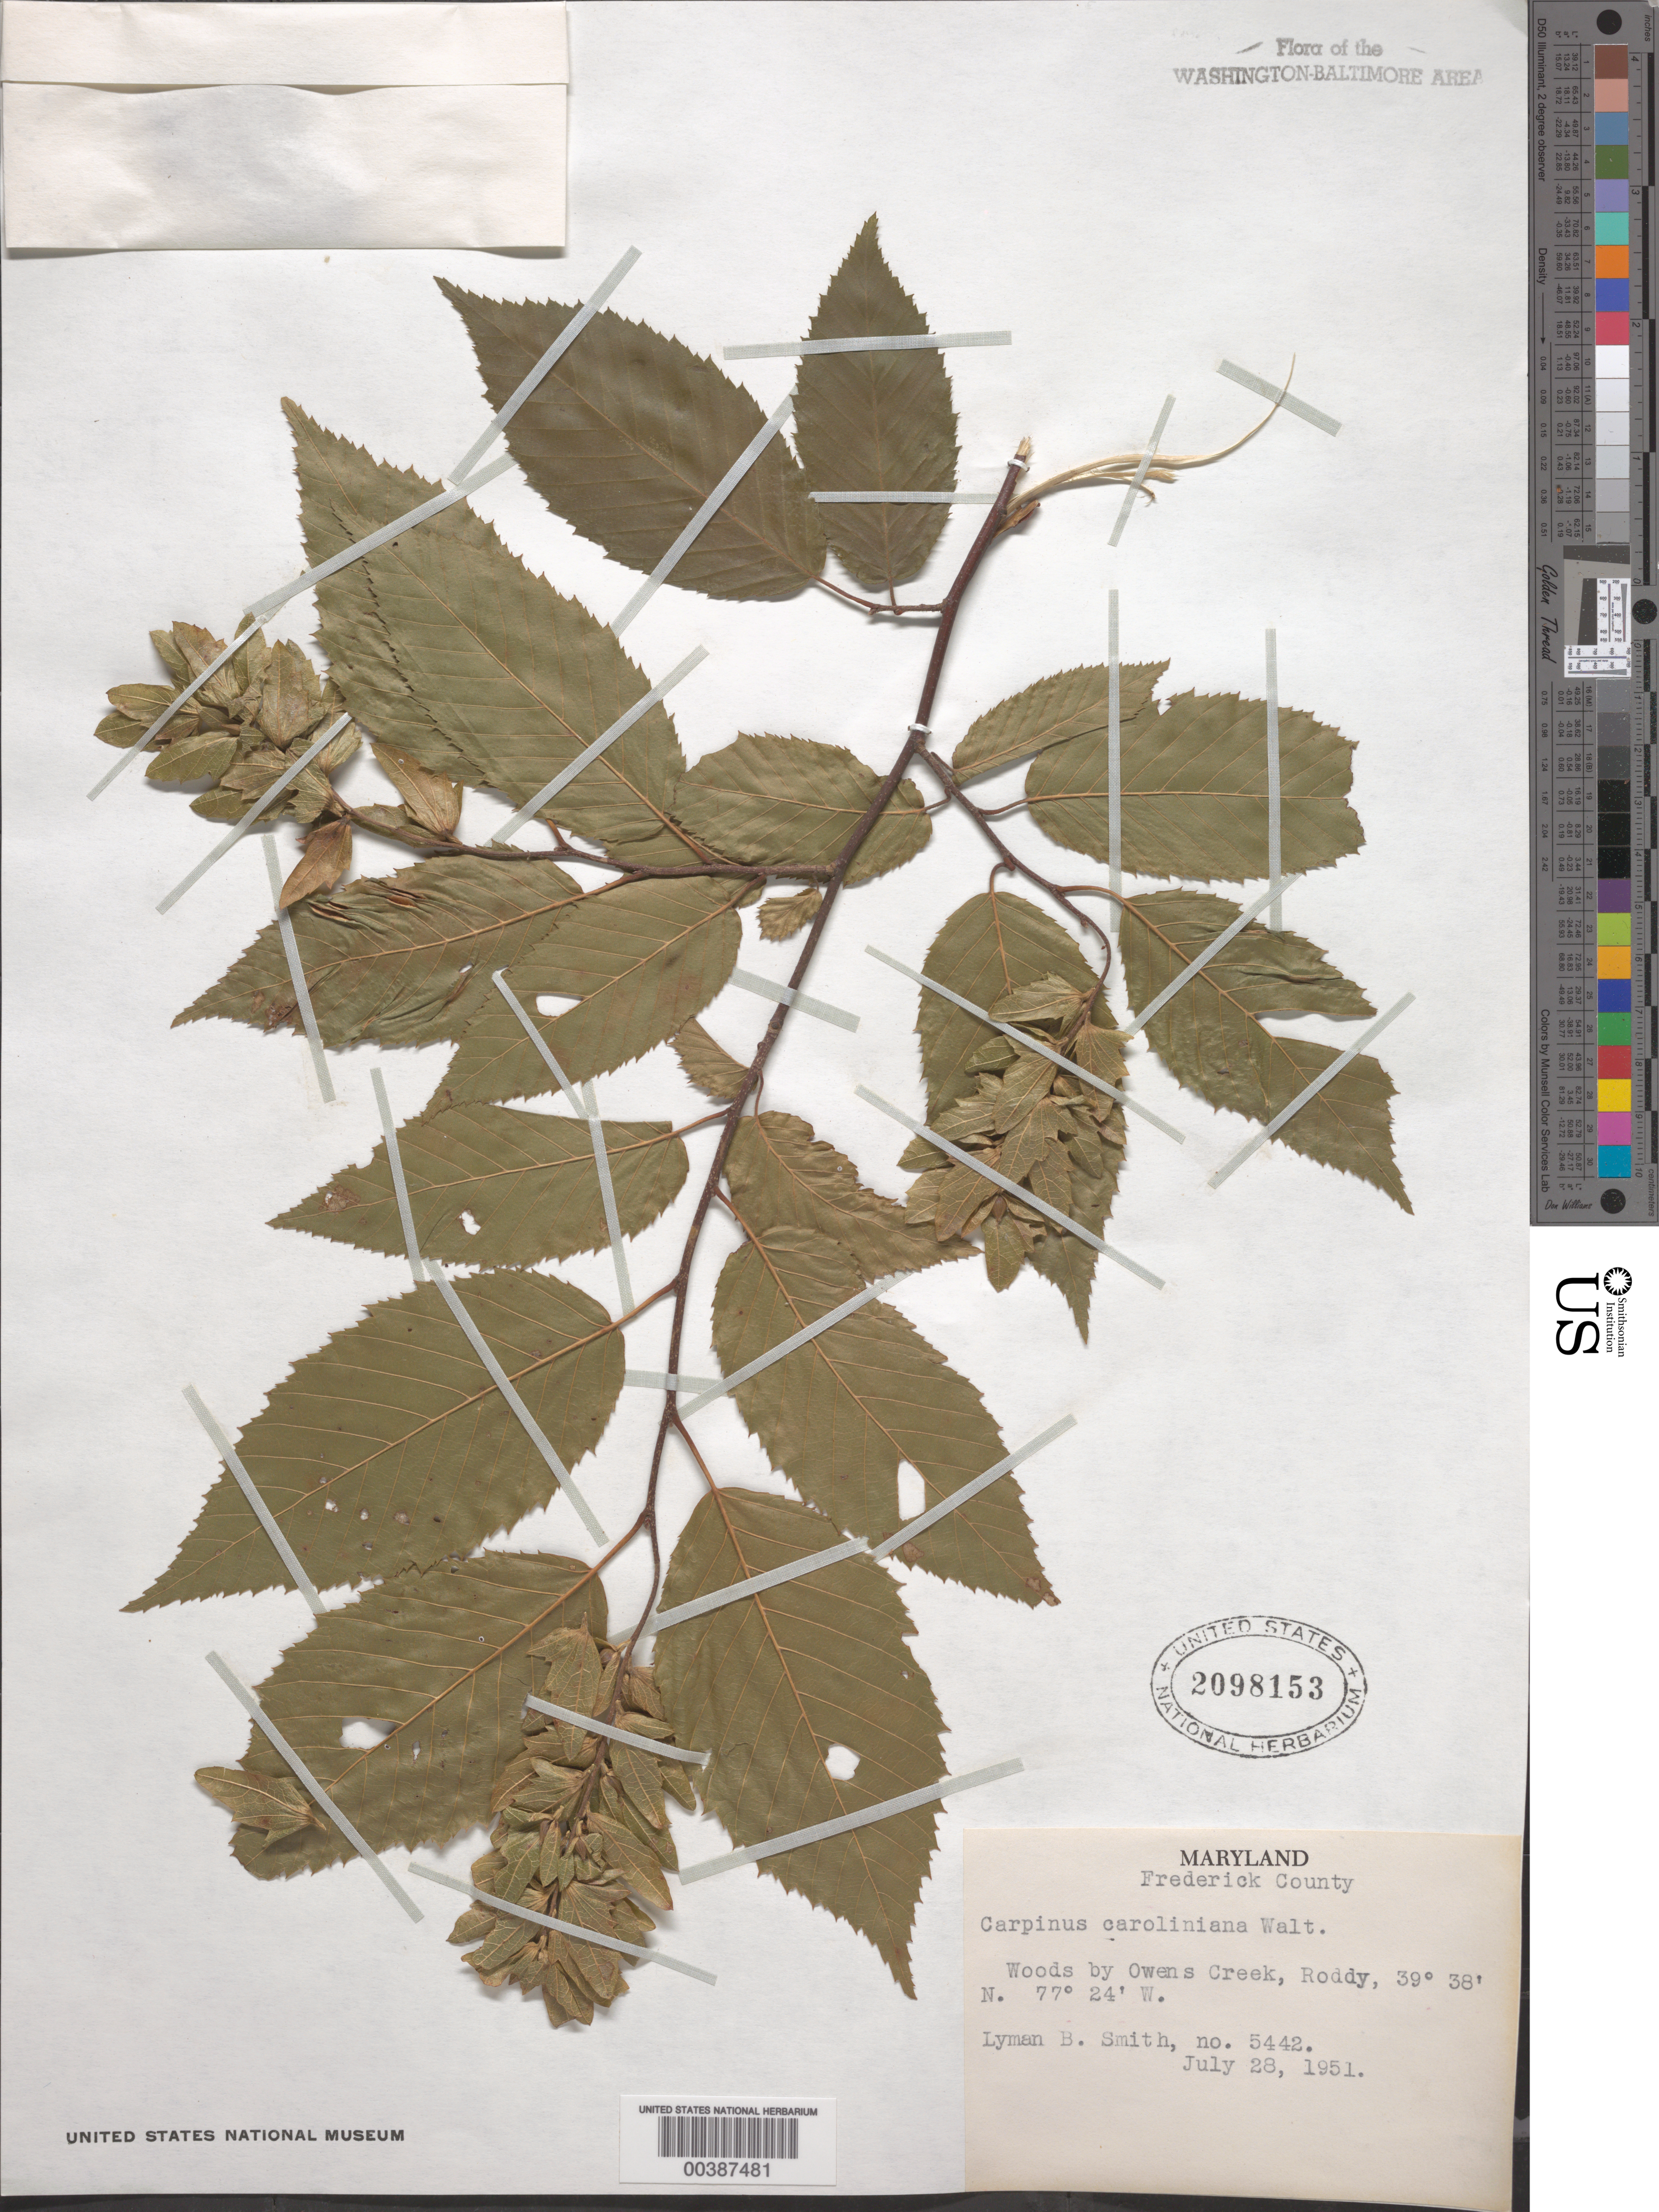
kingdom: Plantae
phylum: Tracheophyta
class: Magnoliopsida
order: Fagales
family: Betulaceae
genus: Carpinus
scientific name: Carpinus caroliniana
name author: Walter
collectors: L. Smith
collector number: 5442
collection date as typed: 28 Jul 1951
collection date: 1951-07-28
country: United States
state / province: Maryland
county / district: Frederick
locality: Owens Creek, Roddy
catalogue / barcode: US 2098153